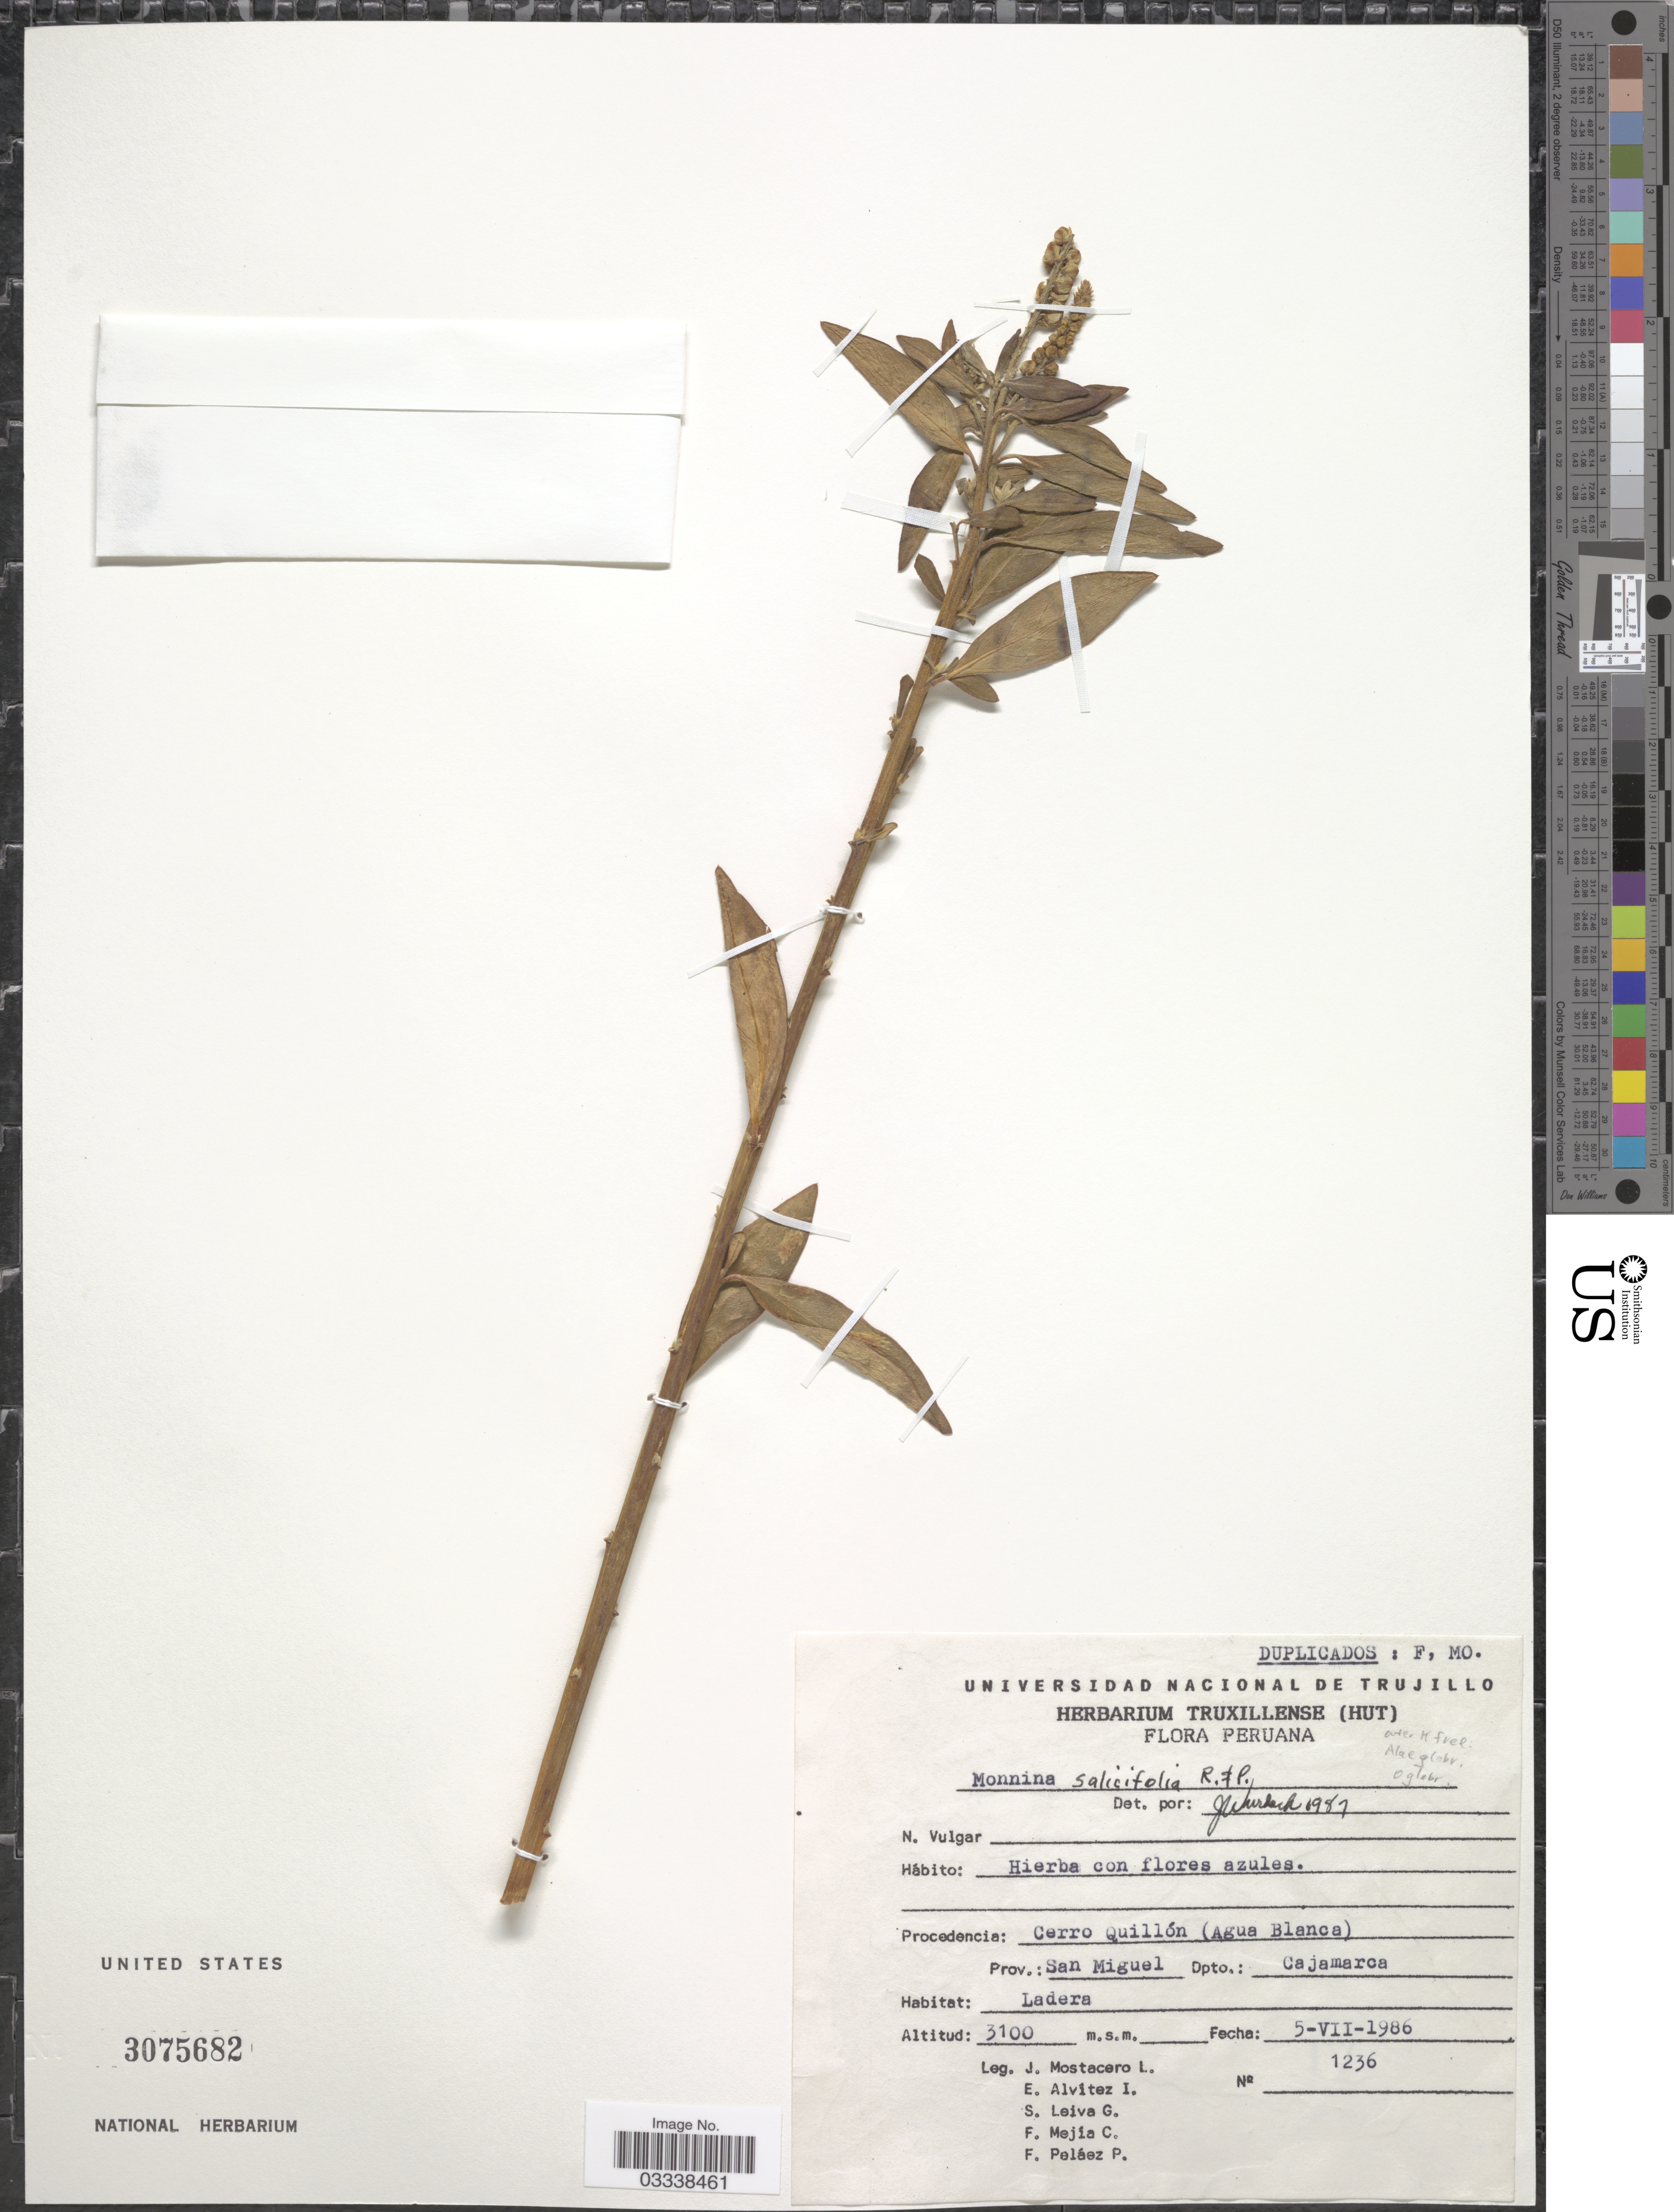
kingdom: Plantae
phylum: Tracheophyta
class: Magnoliopsida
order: Fabales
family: Polygalaceae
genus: Monnina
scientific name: Monnina salicifolia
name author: Ruiz & Pav.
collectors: J. Mostacero L., E. Alvitez I., S. Leiva G., F. Mejia C. & F. Pelaez P.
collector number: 1236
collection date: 1986-07-05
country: Peru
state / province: Cajamarca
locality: Procedencia: Cerro Quillón (Agua Blanca), Prov.: San Miguel, Dpto.: Cajamarca.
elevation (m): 3100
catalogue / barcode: US 3075682